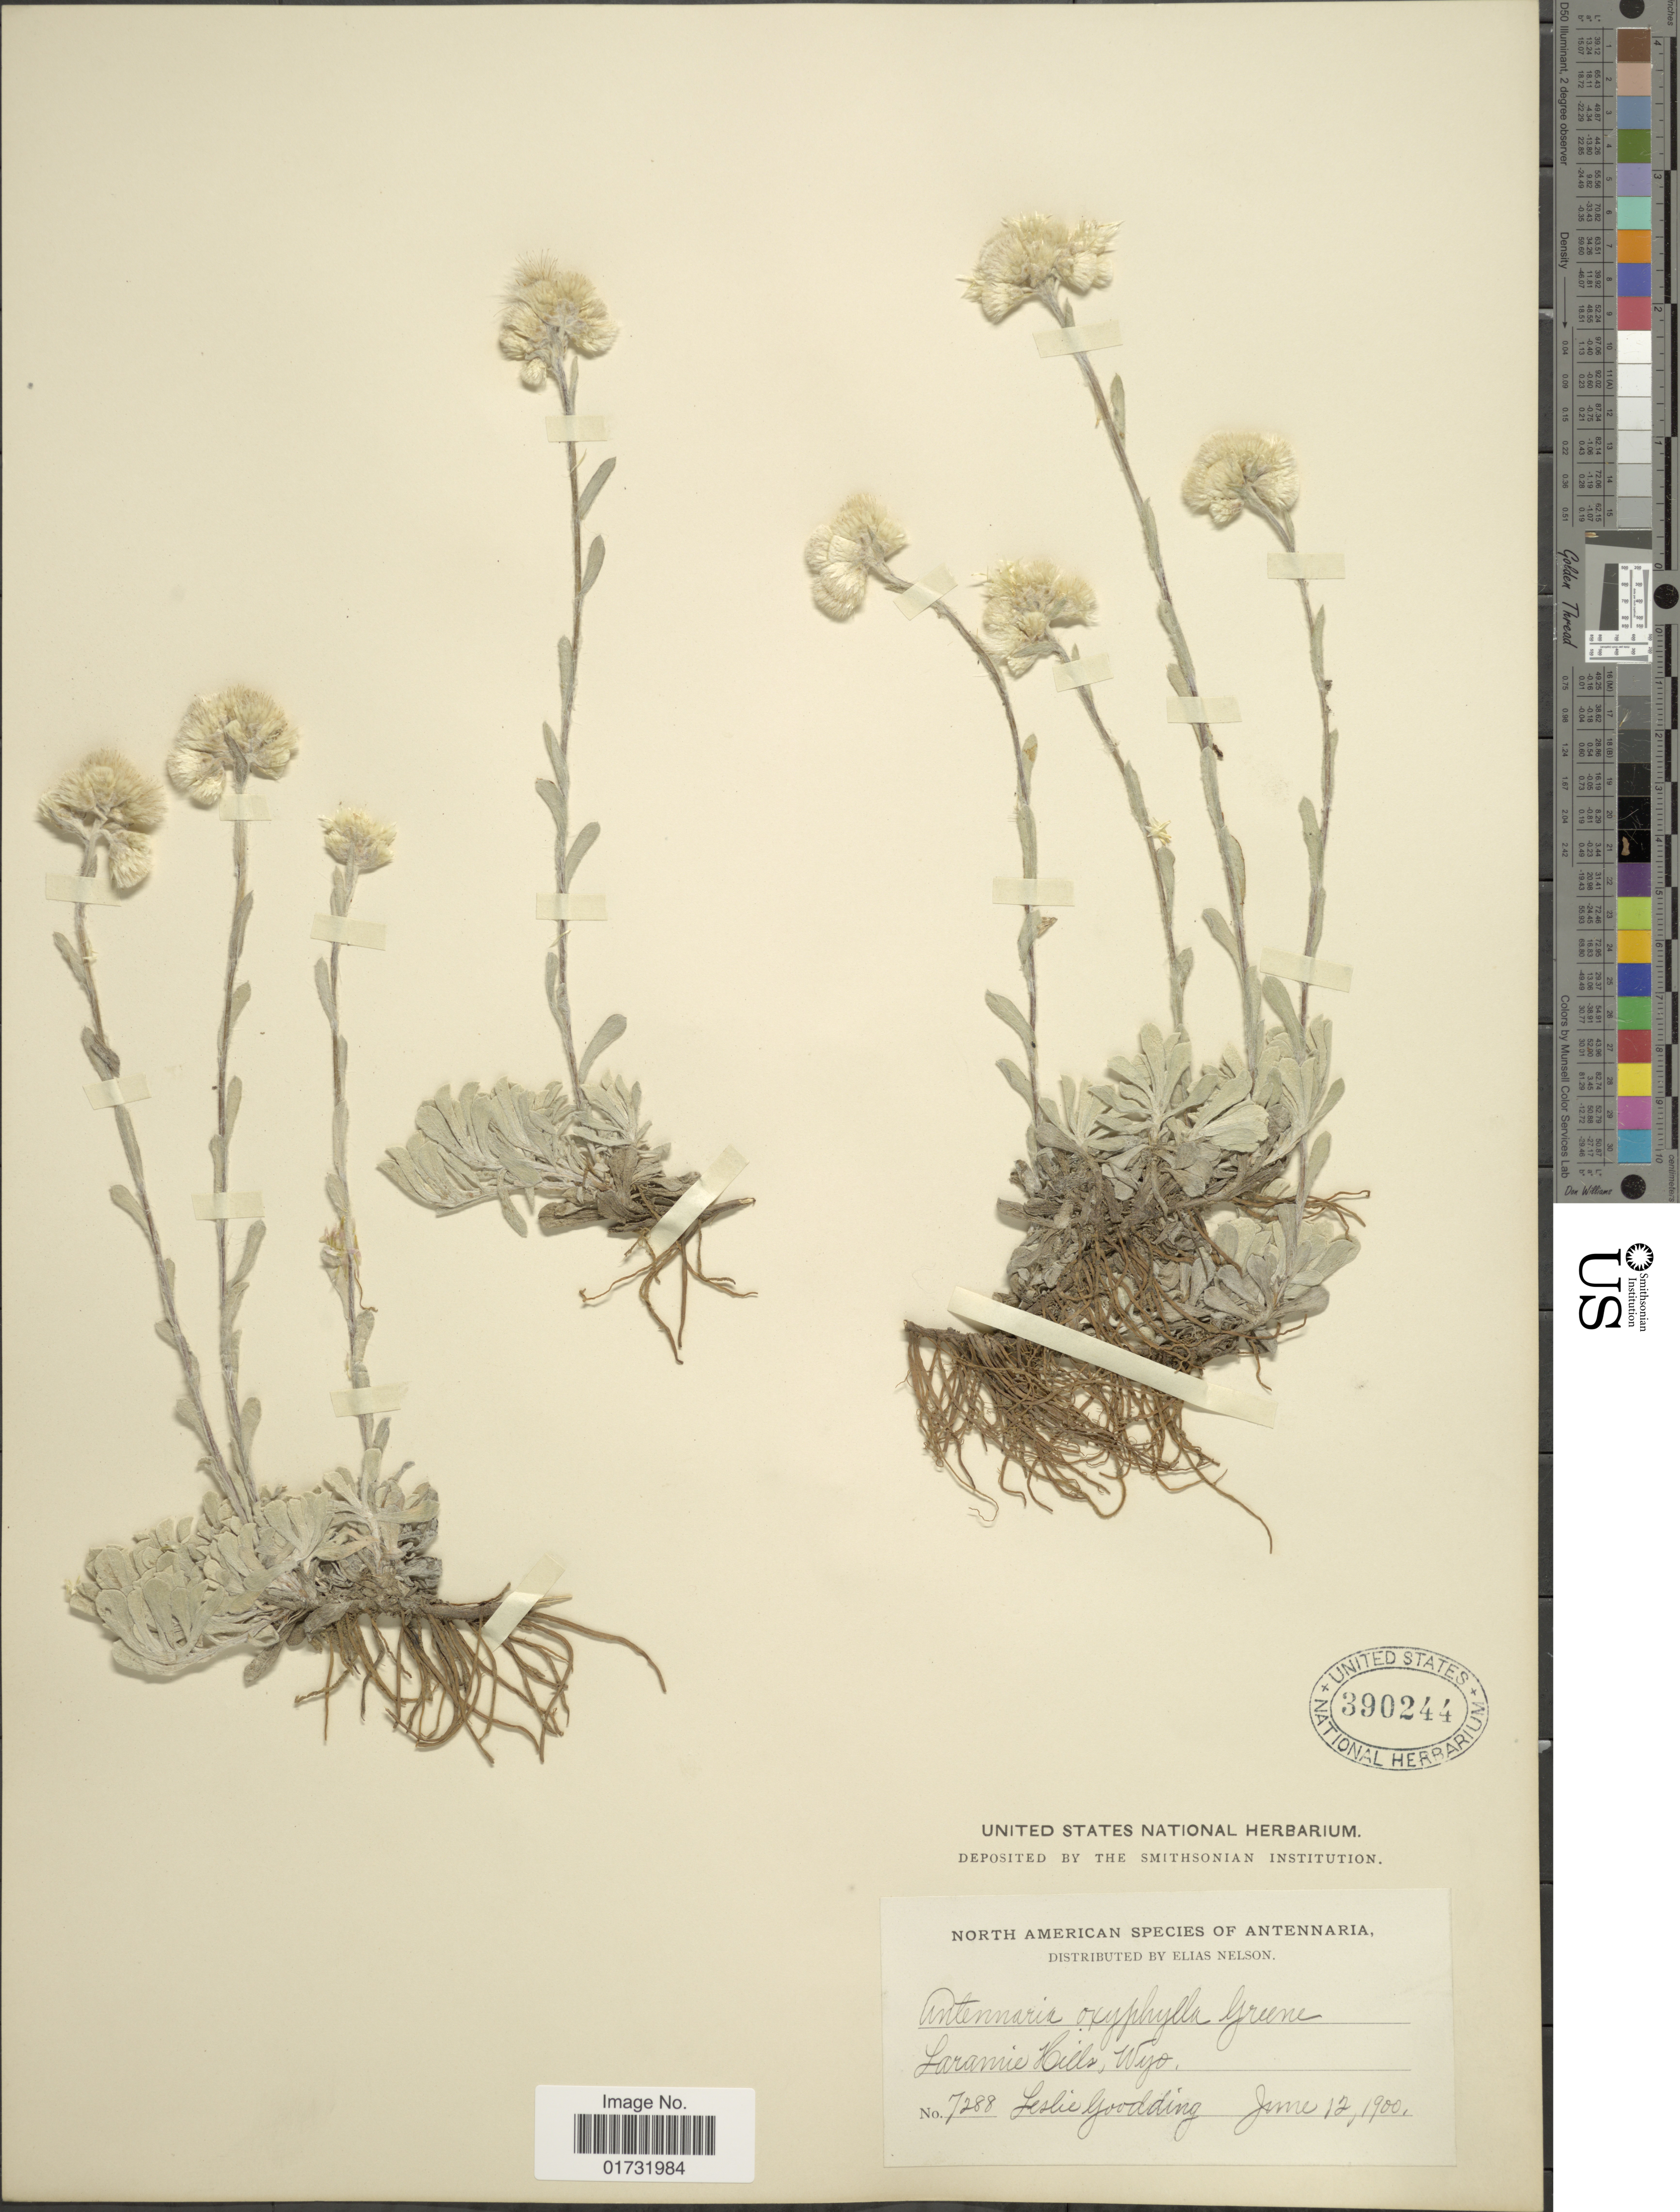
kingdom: Plantae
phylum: Tracheophyta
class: Magnoliopsida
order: Asterales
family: Asteraceae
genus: Antennaria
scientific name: Antennaria oxyphylla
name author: Greene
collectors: L. N. Goodding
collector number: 7288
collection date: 1900-06-12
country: United States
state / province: Wyoming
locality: Laramie Hills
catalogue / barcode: US 390244